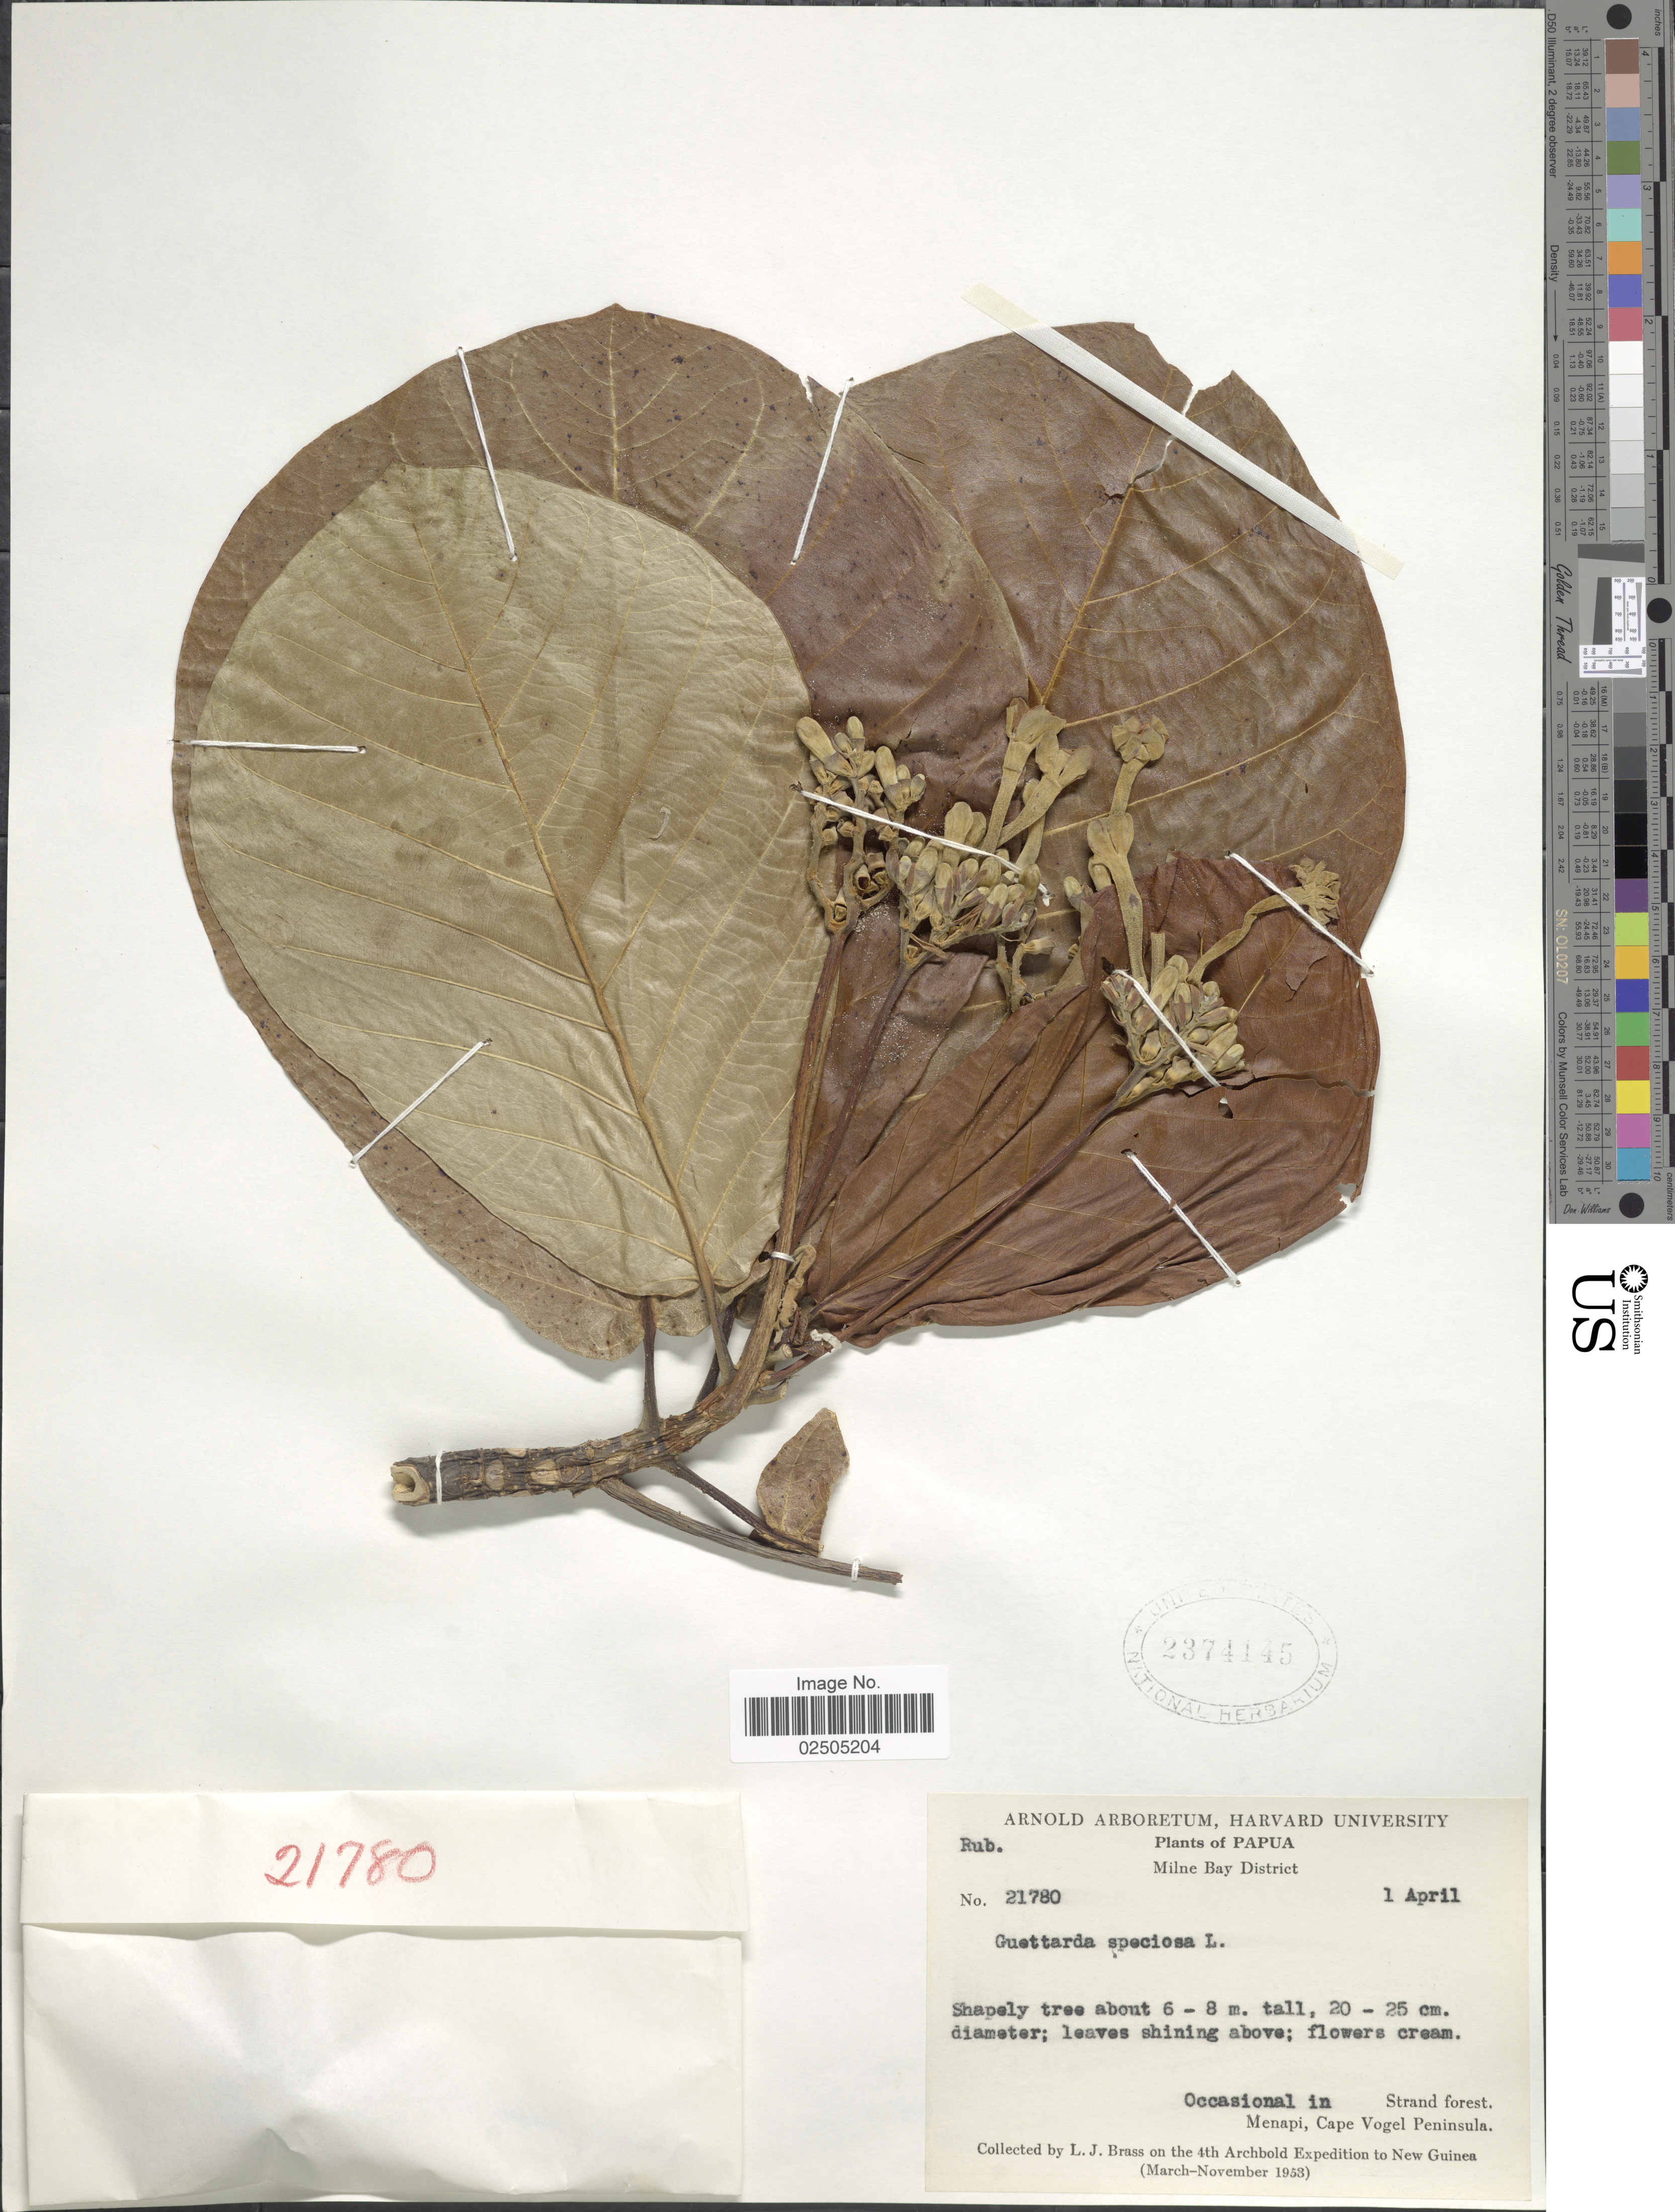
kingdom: Plantae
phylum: Tracheophyta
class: Magnoliopsida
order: Gentianales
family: Rubiaceae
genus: Guettarda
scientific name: Guettarda speciosa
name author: L.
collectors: L. J. Brass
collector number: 21780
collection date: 1953-04-01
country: Papua New Guinea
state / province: Milne Bay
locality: Papua, Milne Bay District, Menapi, Cape Vogel Peninsula, New Guinea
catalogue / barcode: US 2374145